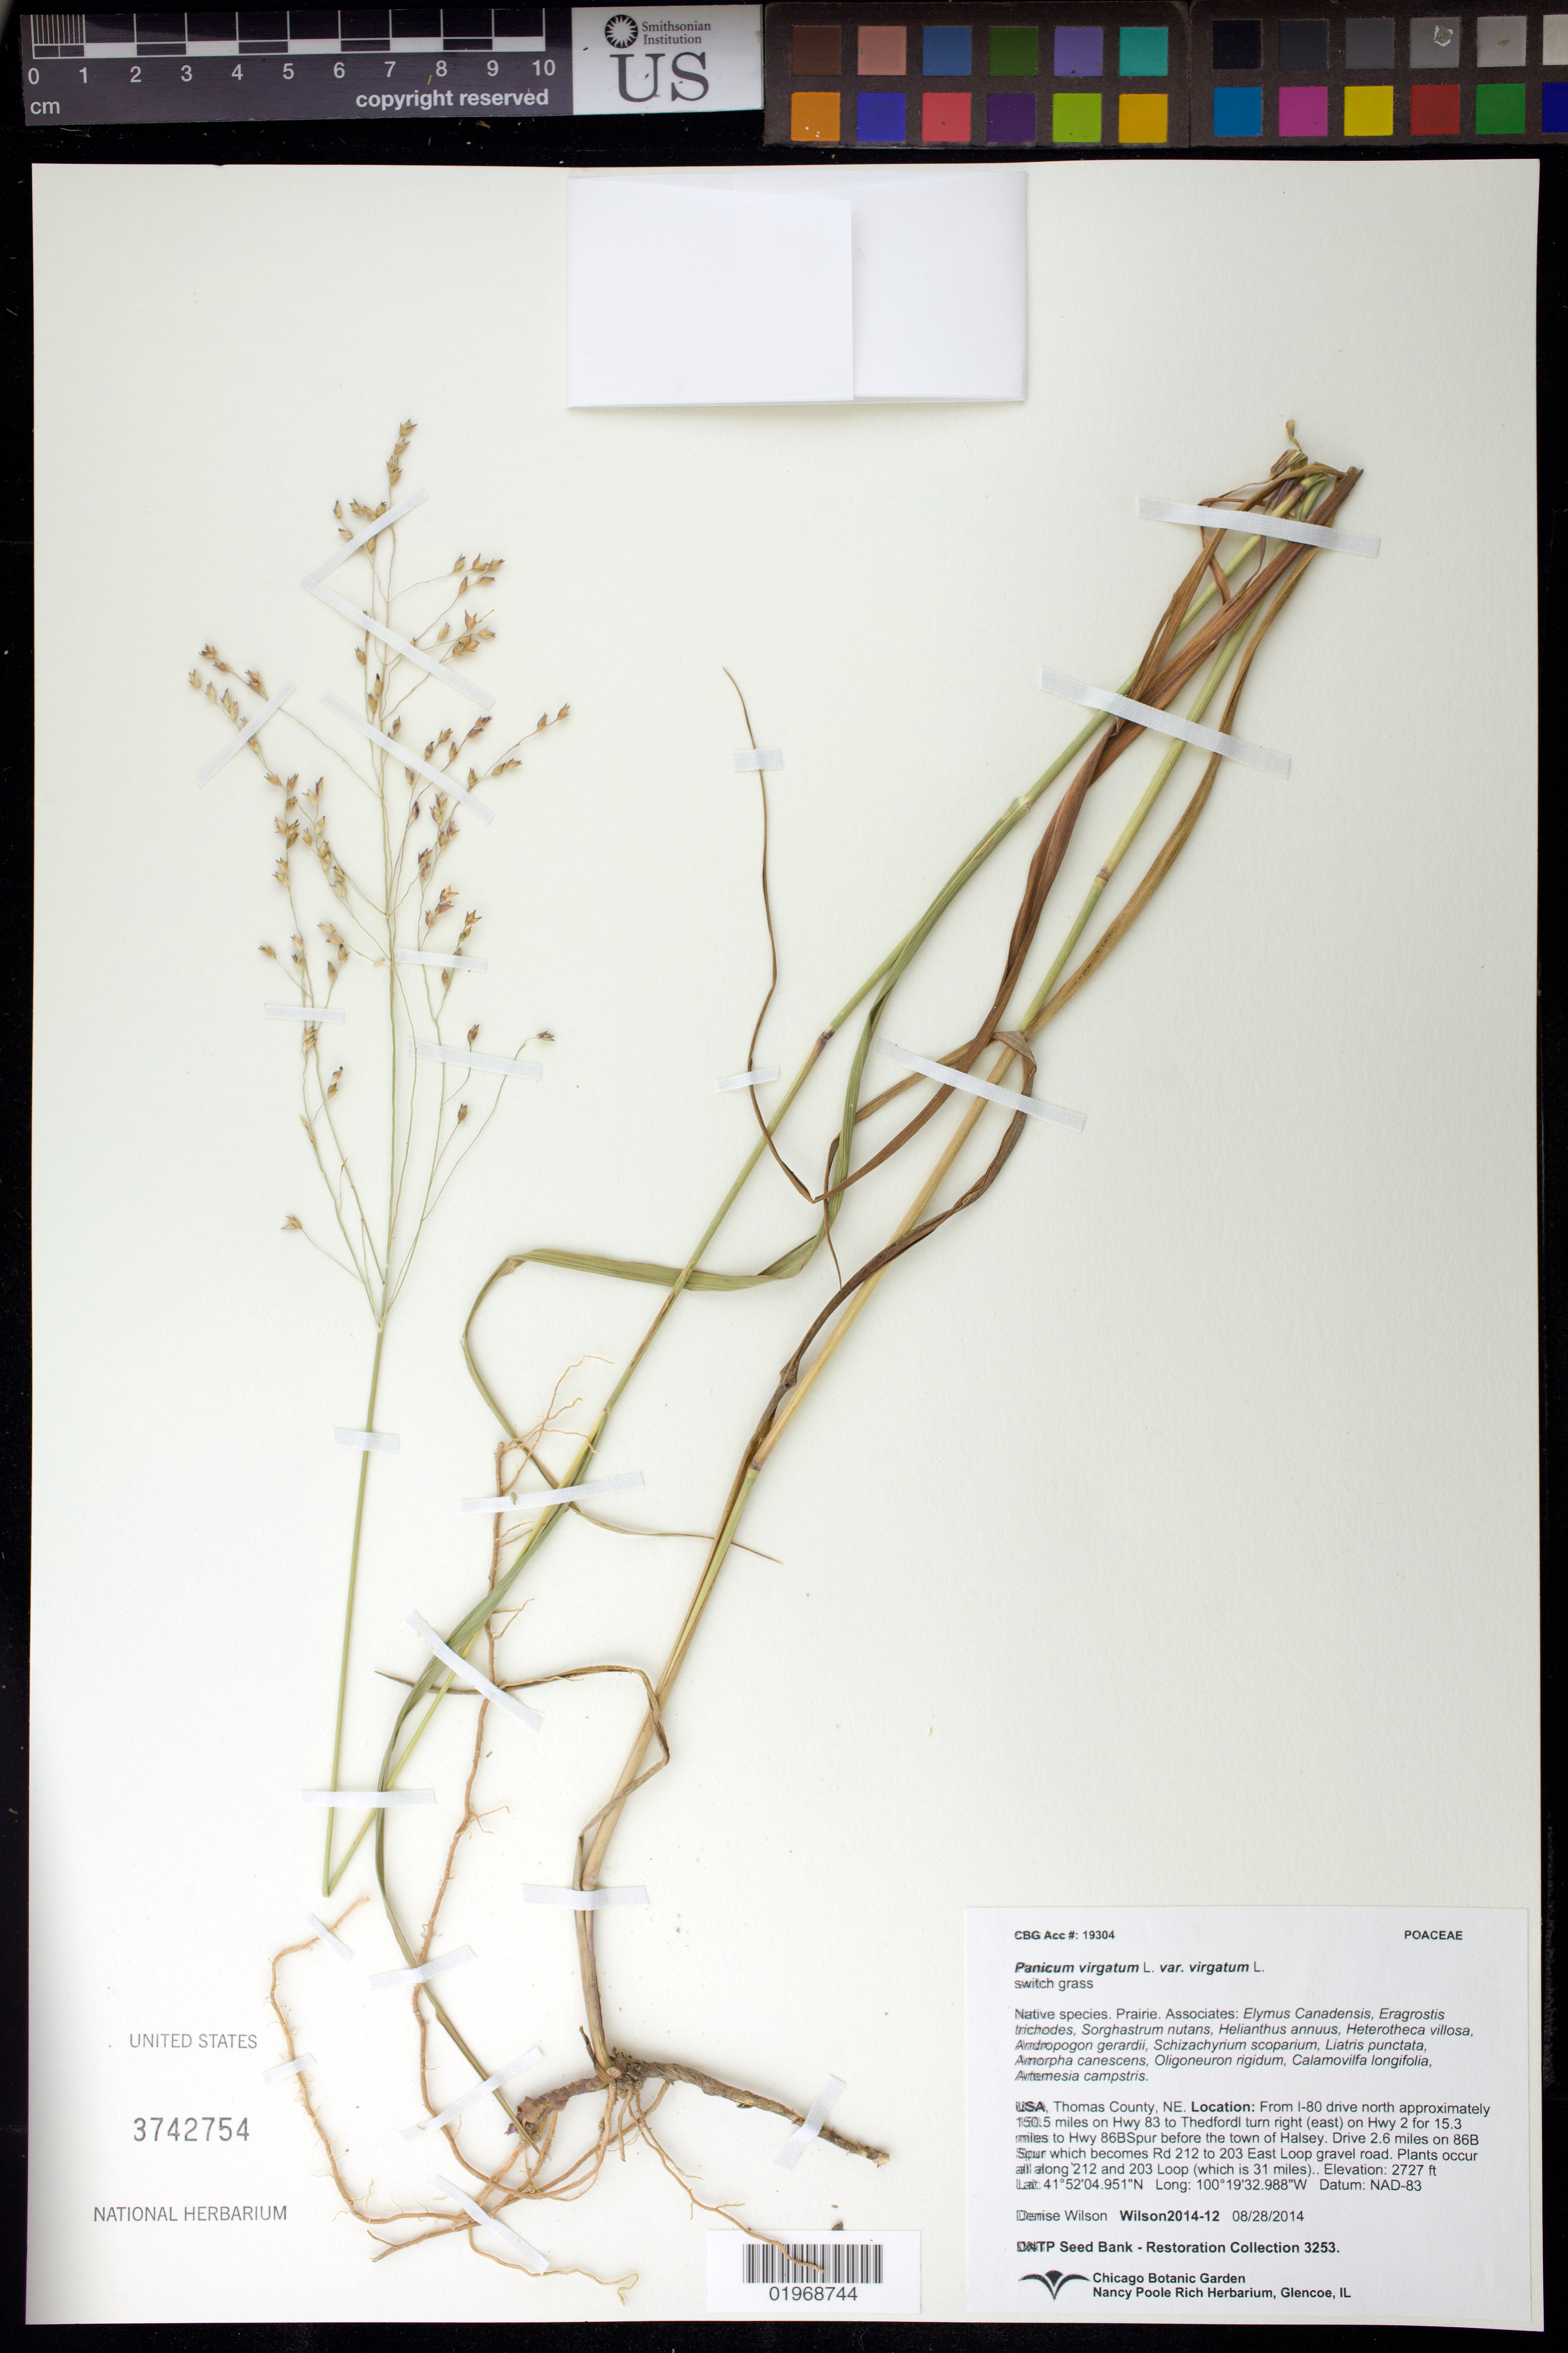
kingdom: Plantae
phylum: Tracheophyta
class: Liliopsida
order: Poales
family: Poaceae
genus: Panicum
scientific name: Panicum virgatum var. virgatum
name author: L.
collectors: D. Wilson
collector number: Wilson2014-12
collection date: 2014-08-28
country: United States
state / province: Nebraska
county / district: Thomas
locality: Along 212 Rd and 203 Loop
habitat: Prairie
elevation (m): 831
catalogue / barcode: US 3742754